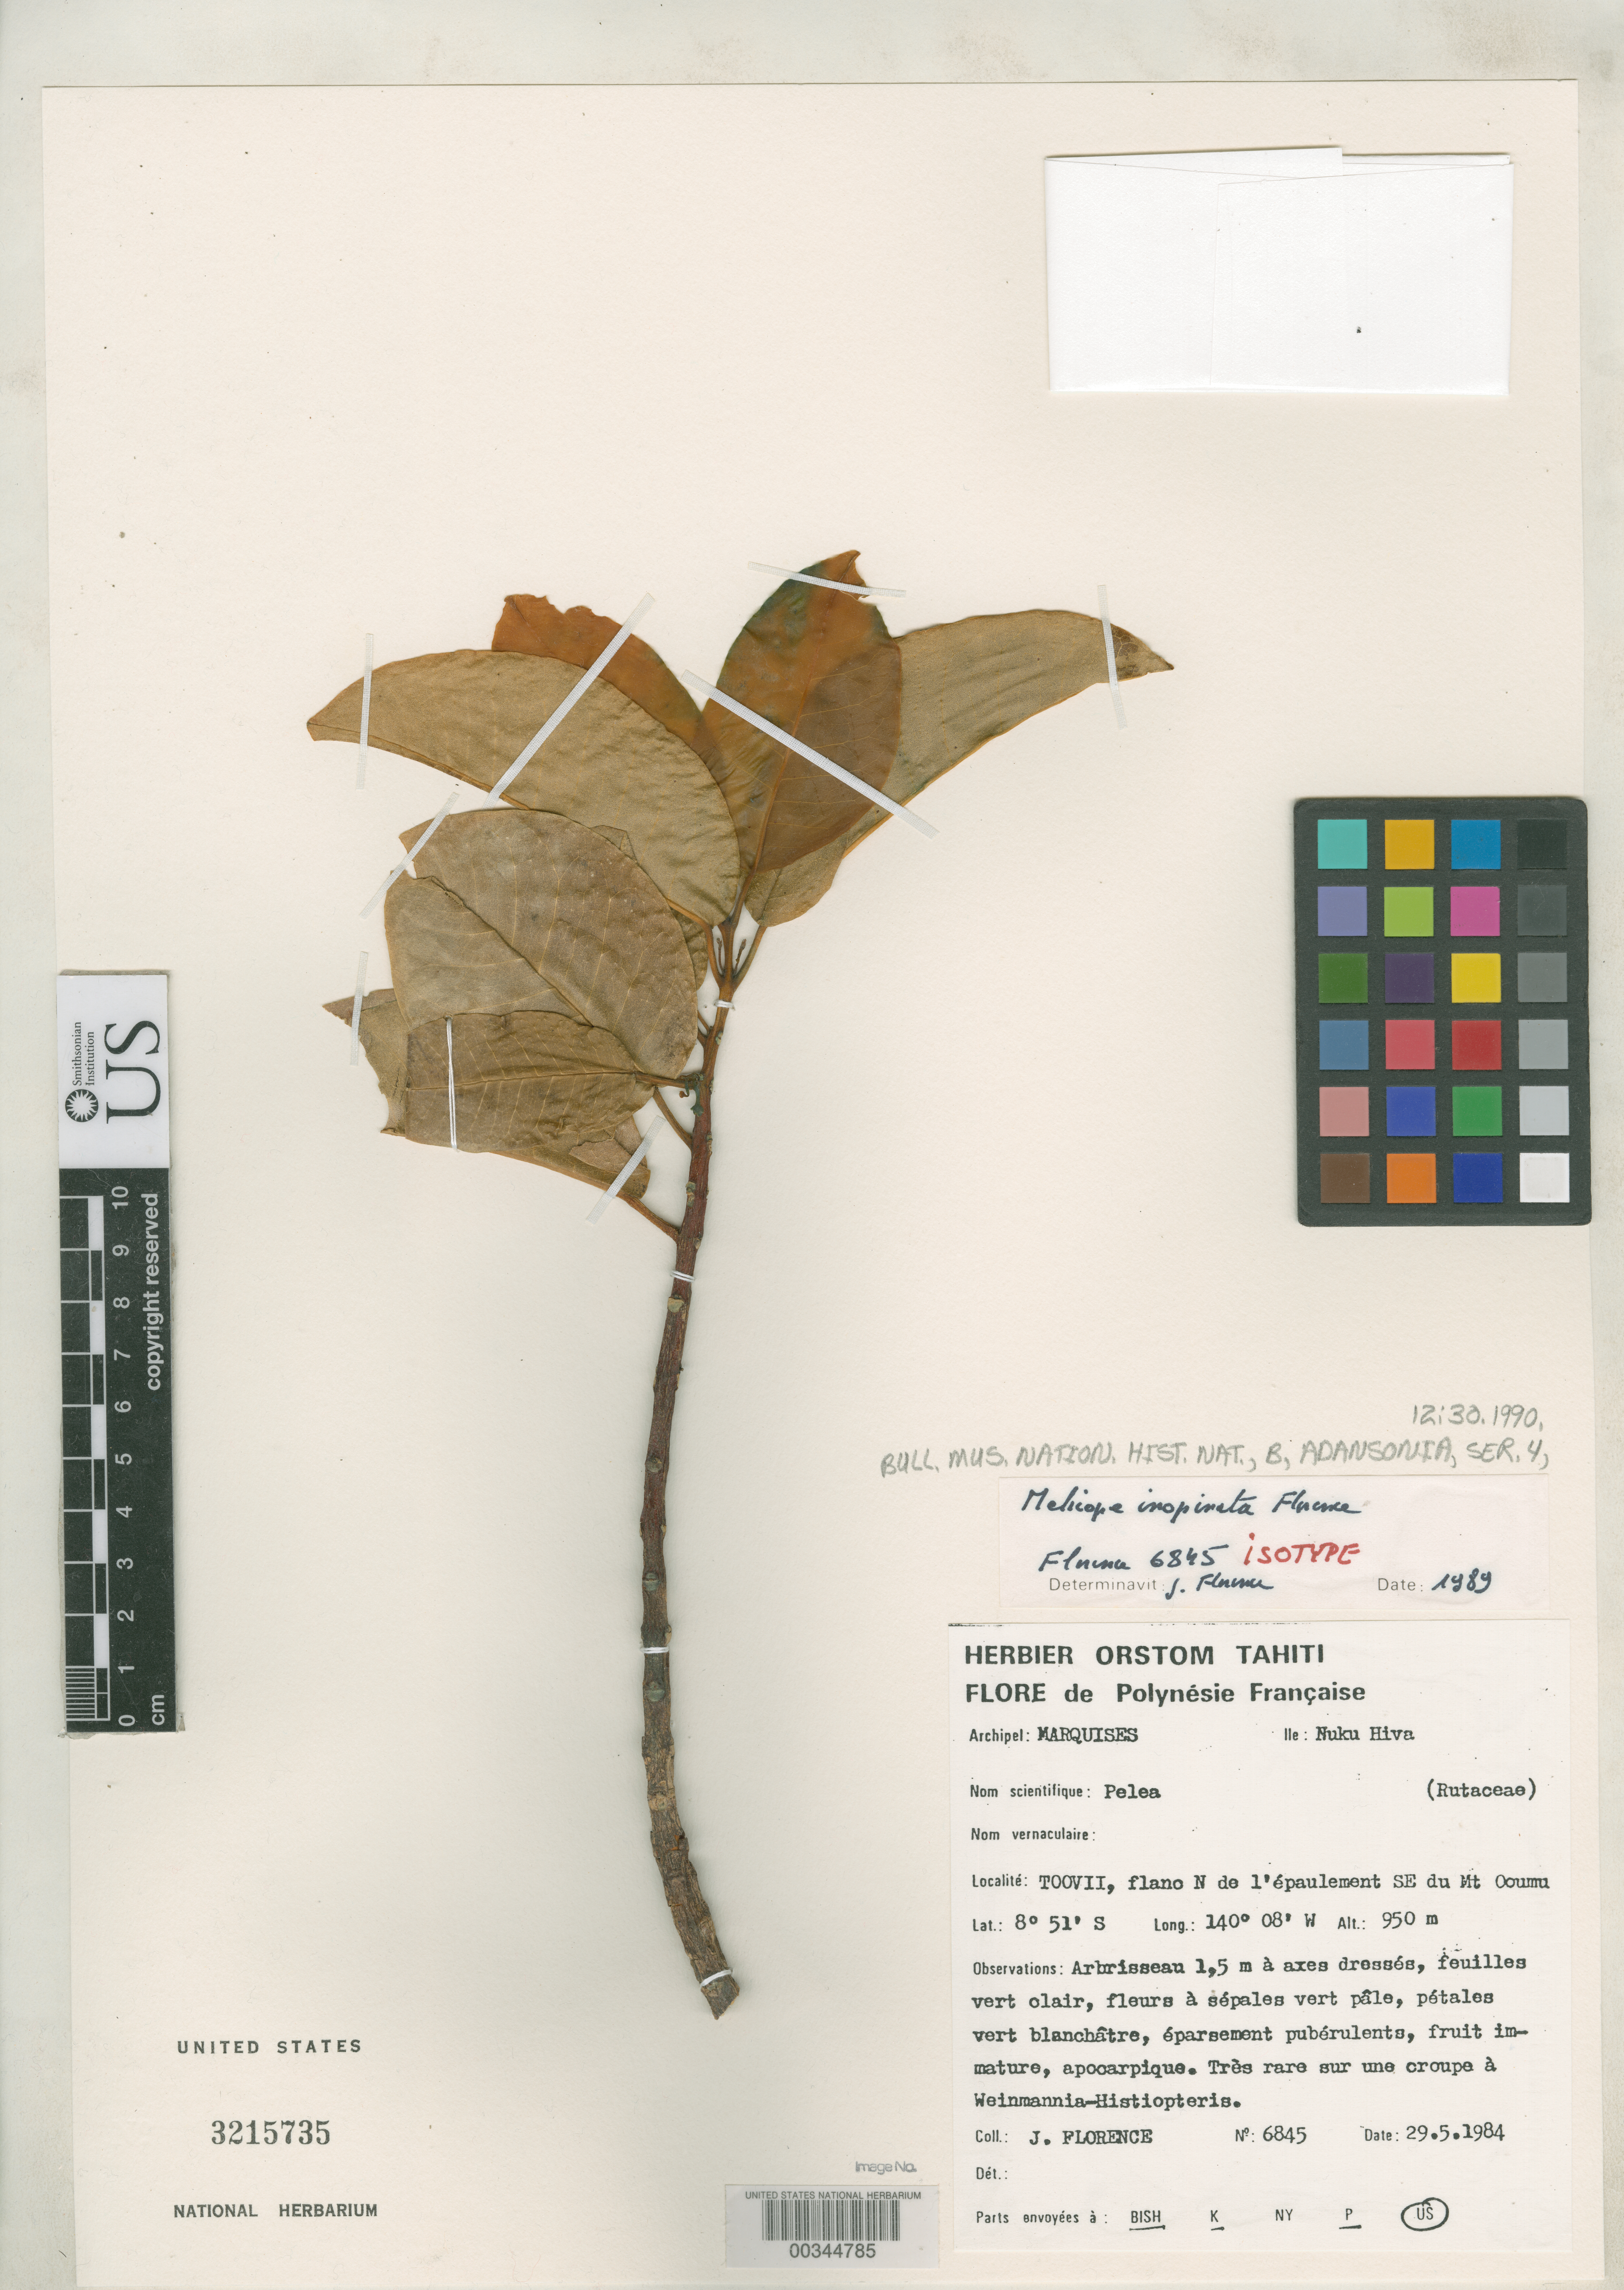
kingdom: Plantae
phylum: Tracheophyta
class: Magnoliopsida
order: Sapindales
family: Rutaceae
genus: Melicope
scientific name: Melicope inopinata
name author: J. Florence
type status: Isotype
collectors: J. Florence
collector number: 6845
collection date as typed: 29 May 1984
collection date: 1984-05-29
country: French Polynesia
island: Nuku Hiva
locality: Toovii, flano N de l'Epaulement SE du Mt. Ooumu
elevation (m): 950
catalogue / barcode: US 3215735